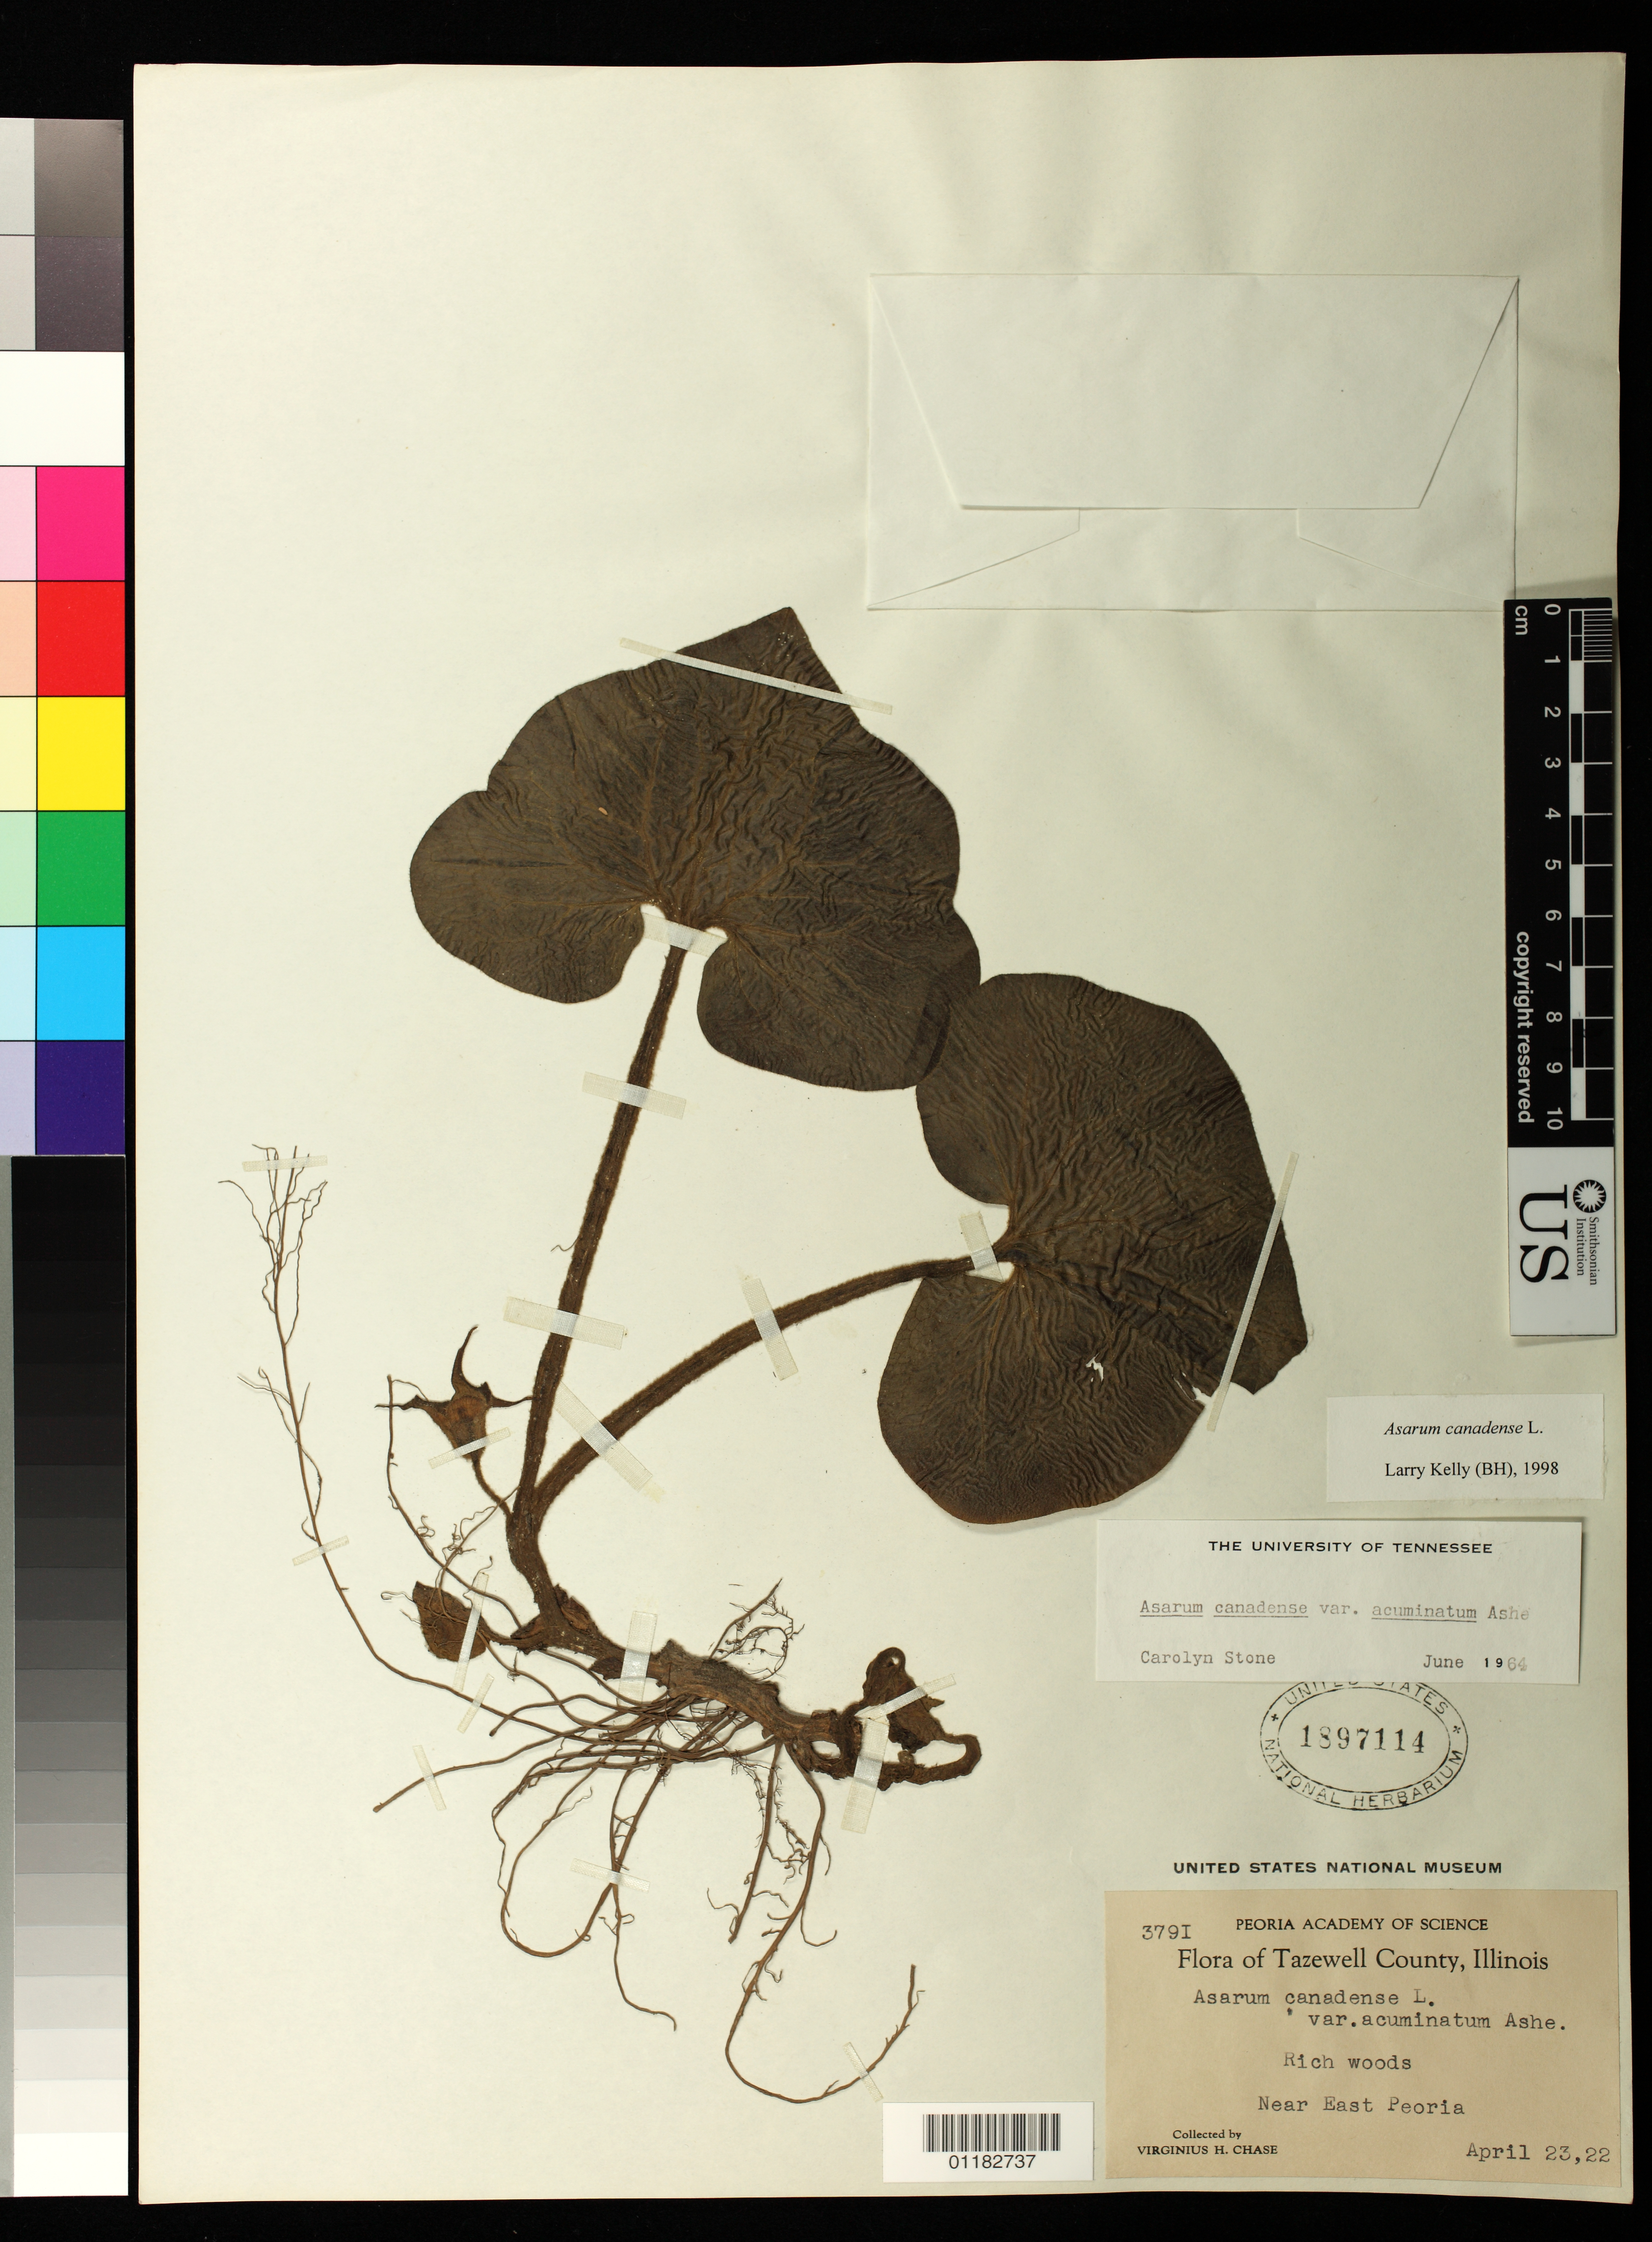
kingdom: Plantae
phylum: Tracheophyta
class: Magnoliopsida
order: Piperales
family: Aristolochiaceae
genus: Asarum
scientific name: Asarum canadense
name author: L.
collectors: V. H. Chase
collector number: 379I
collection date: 1922-04-23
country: United States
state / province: Illinois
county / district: Tazewell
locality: Near East Peoria, Tazewell County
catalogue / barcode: US 1897114